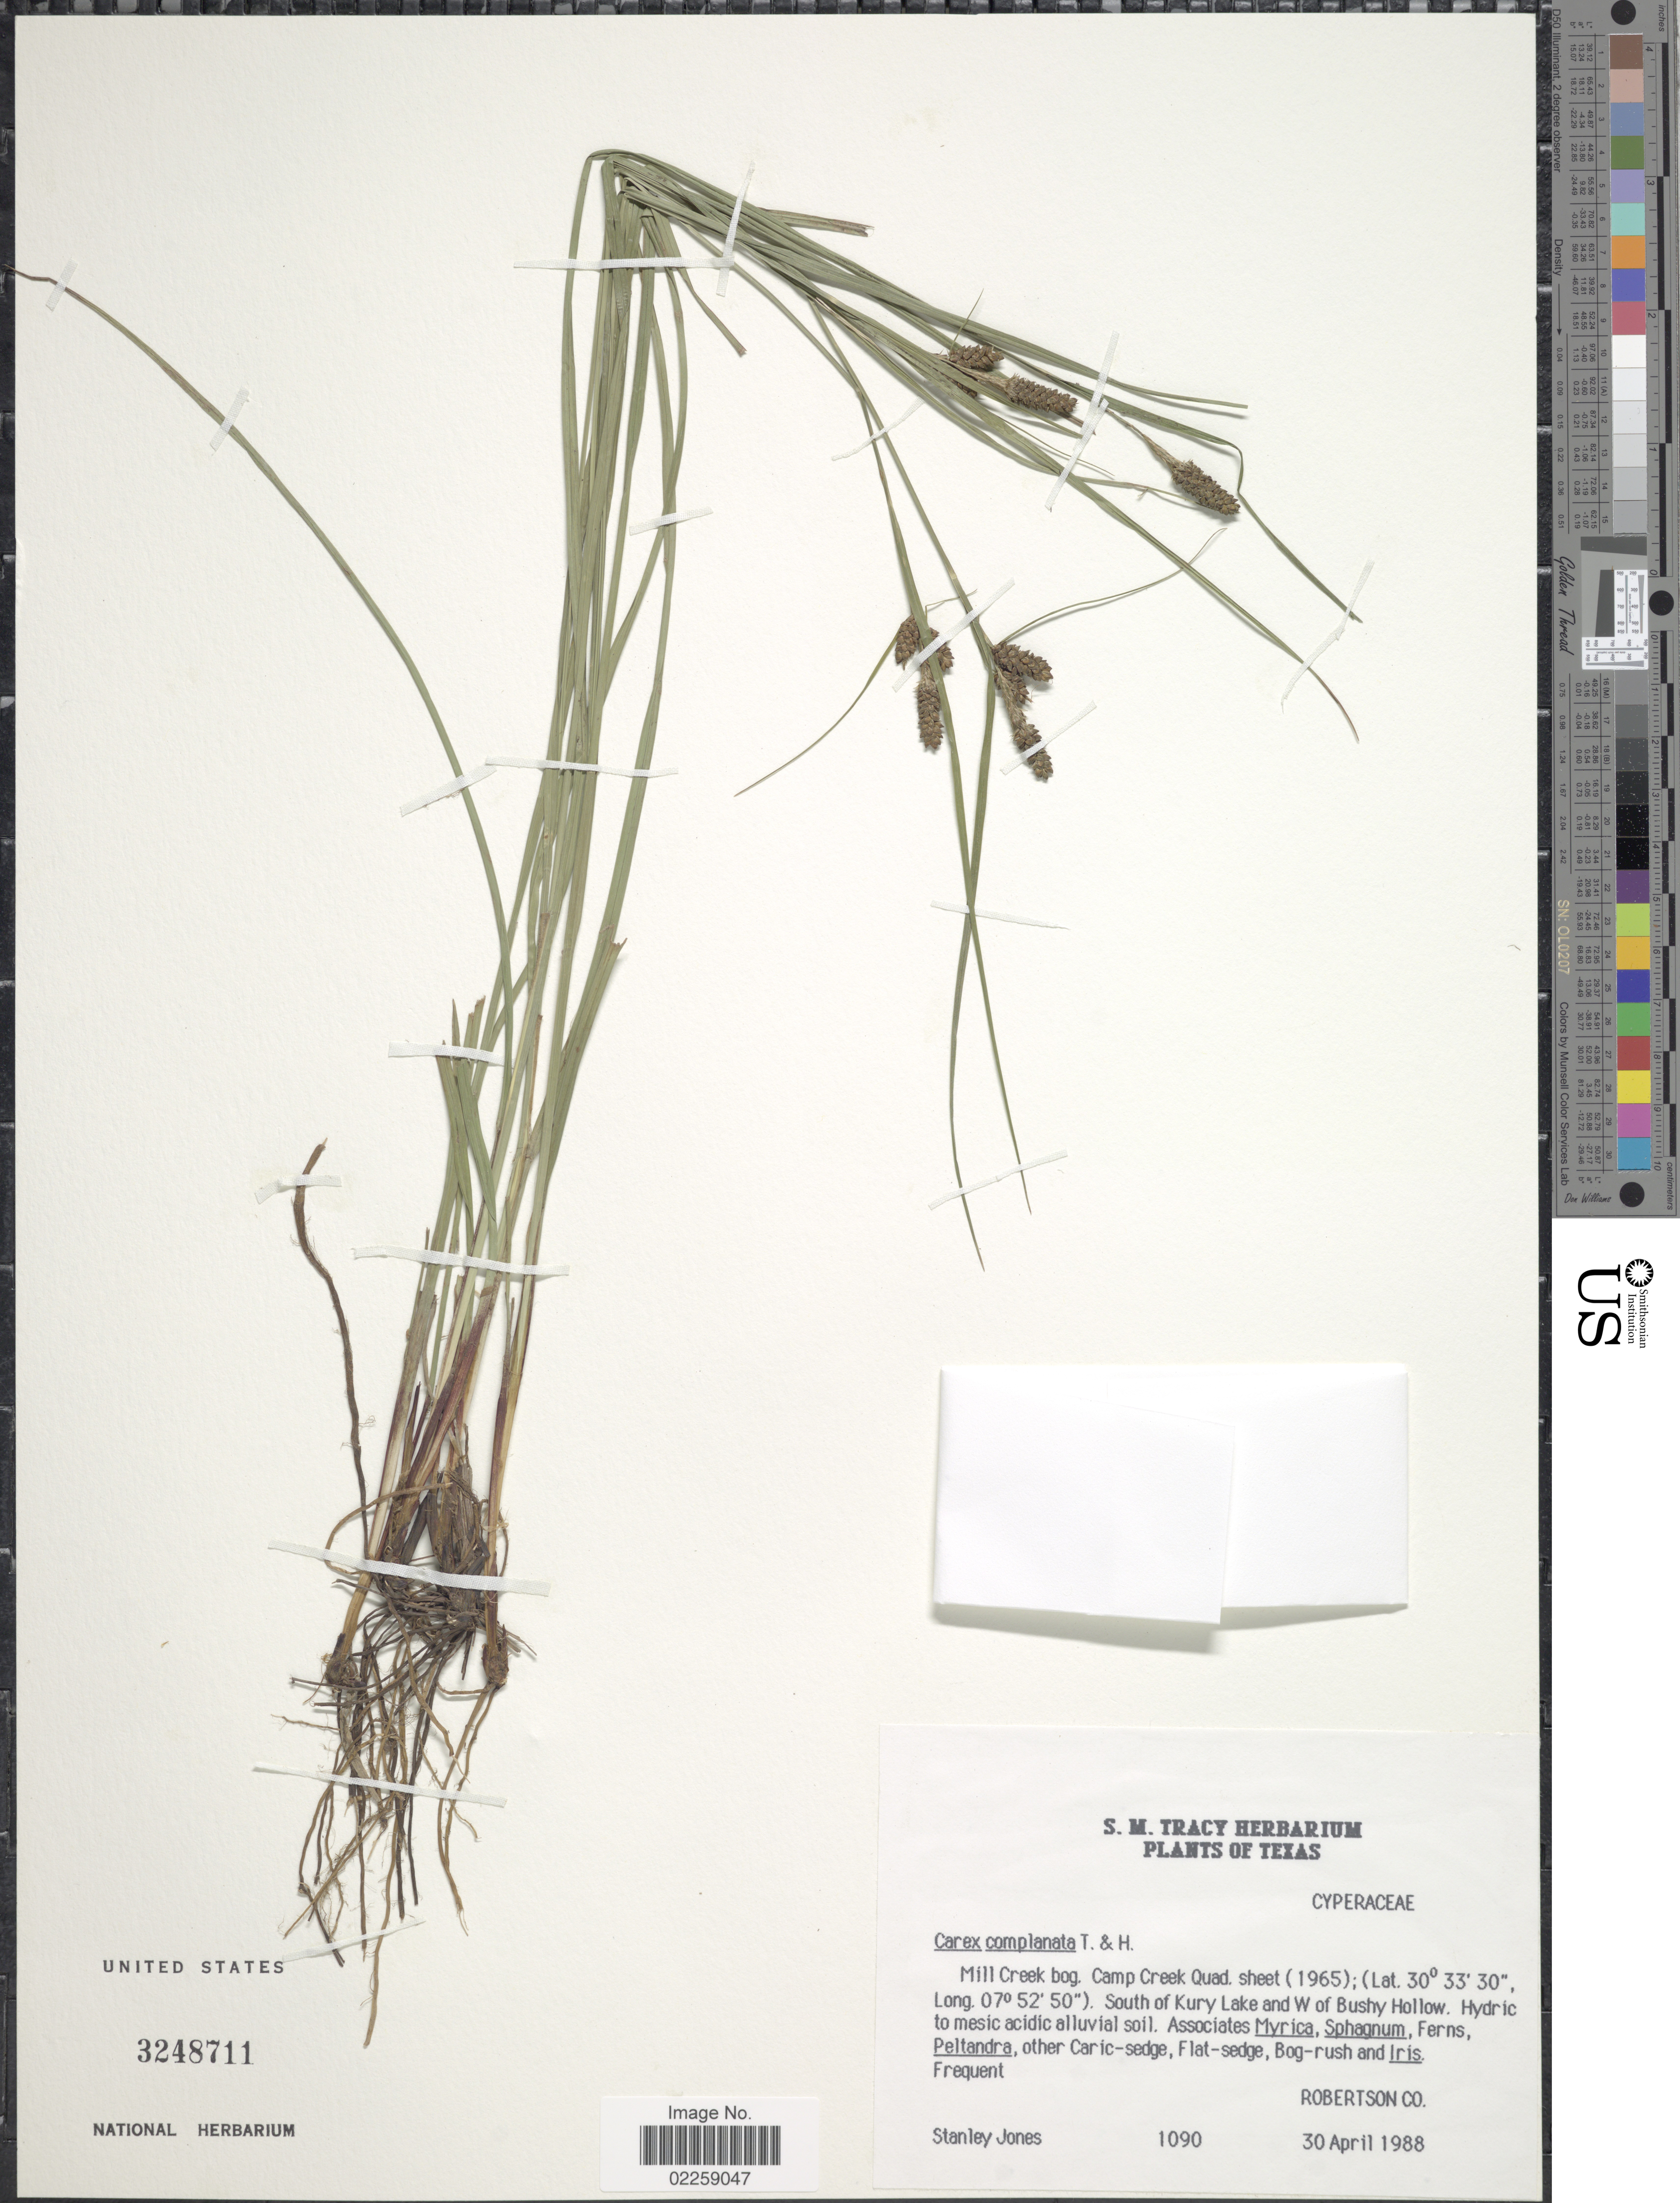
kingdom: Plantae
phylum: Tracheophyta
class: Liliopsida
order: Poales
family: Cyperaceae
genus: Carex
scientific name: Carex complanata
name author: Torr. & Hook.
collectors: S. D. Jones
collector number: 1090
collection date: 1988-04-30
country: United States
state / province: Texas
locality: Mill Creek bog., Camp Creek Quad. sheet. South of Kury Lake and W of Bushy Hollow. Robertson Co.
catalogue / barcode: US 3248711